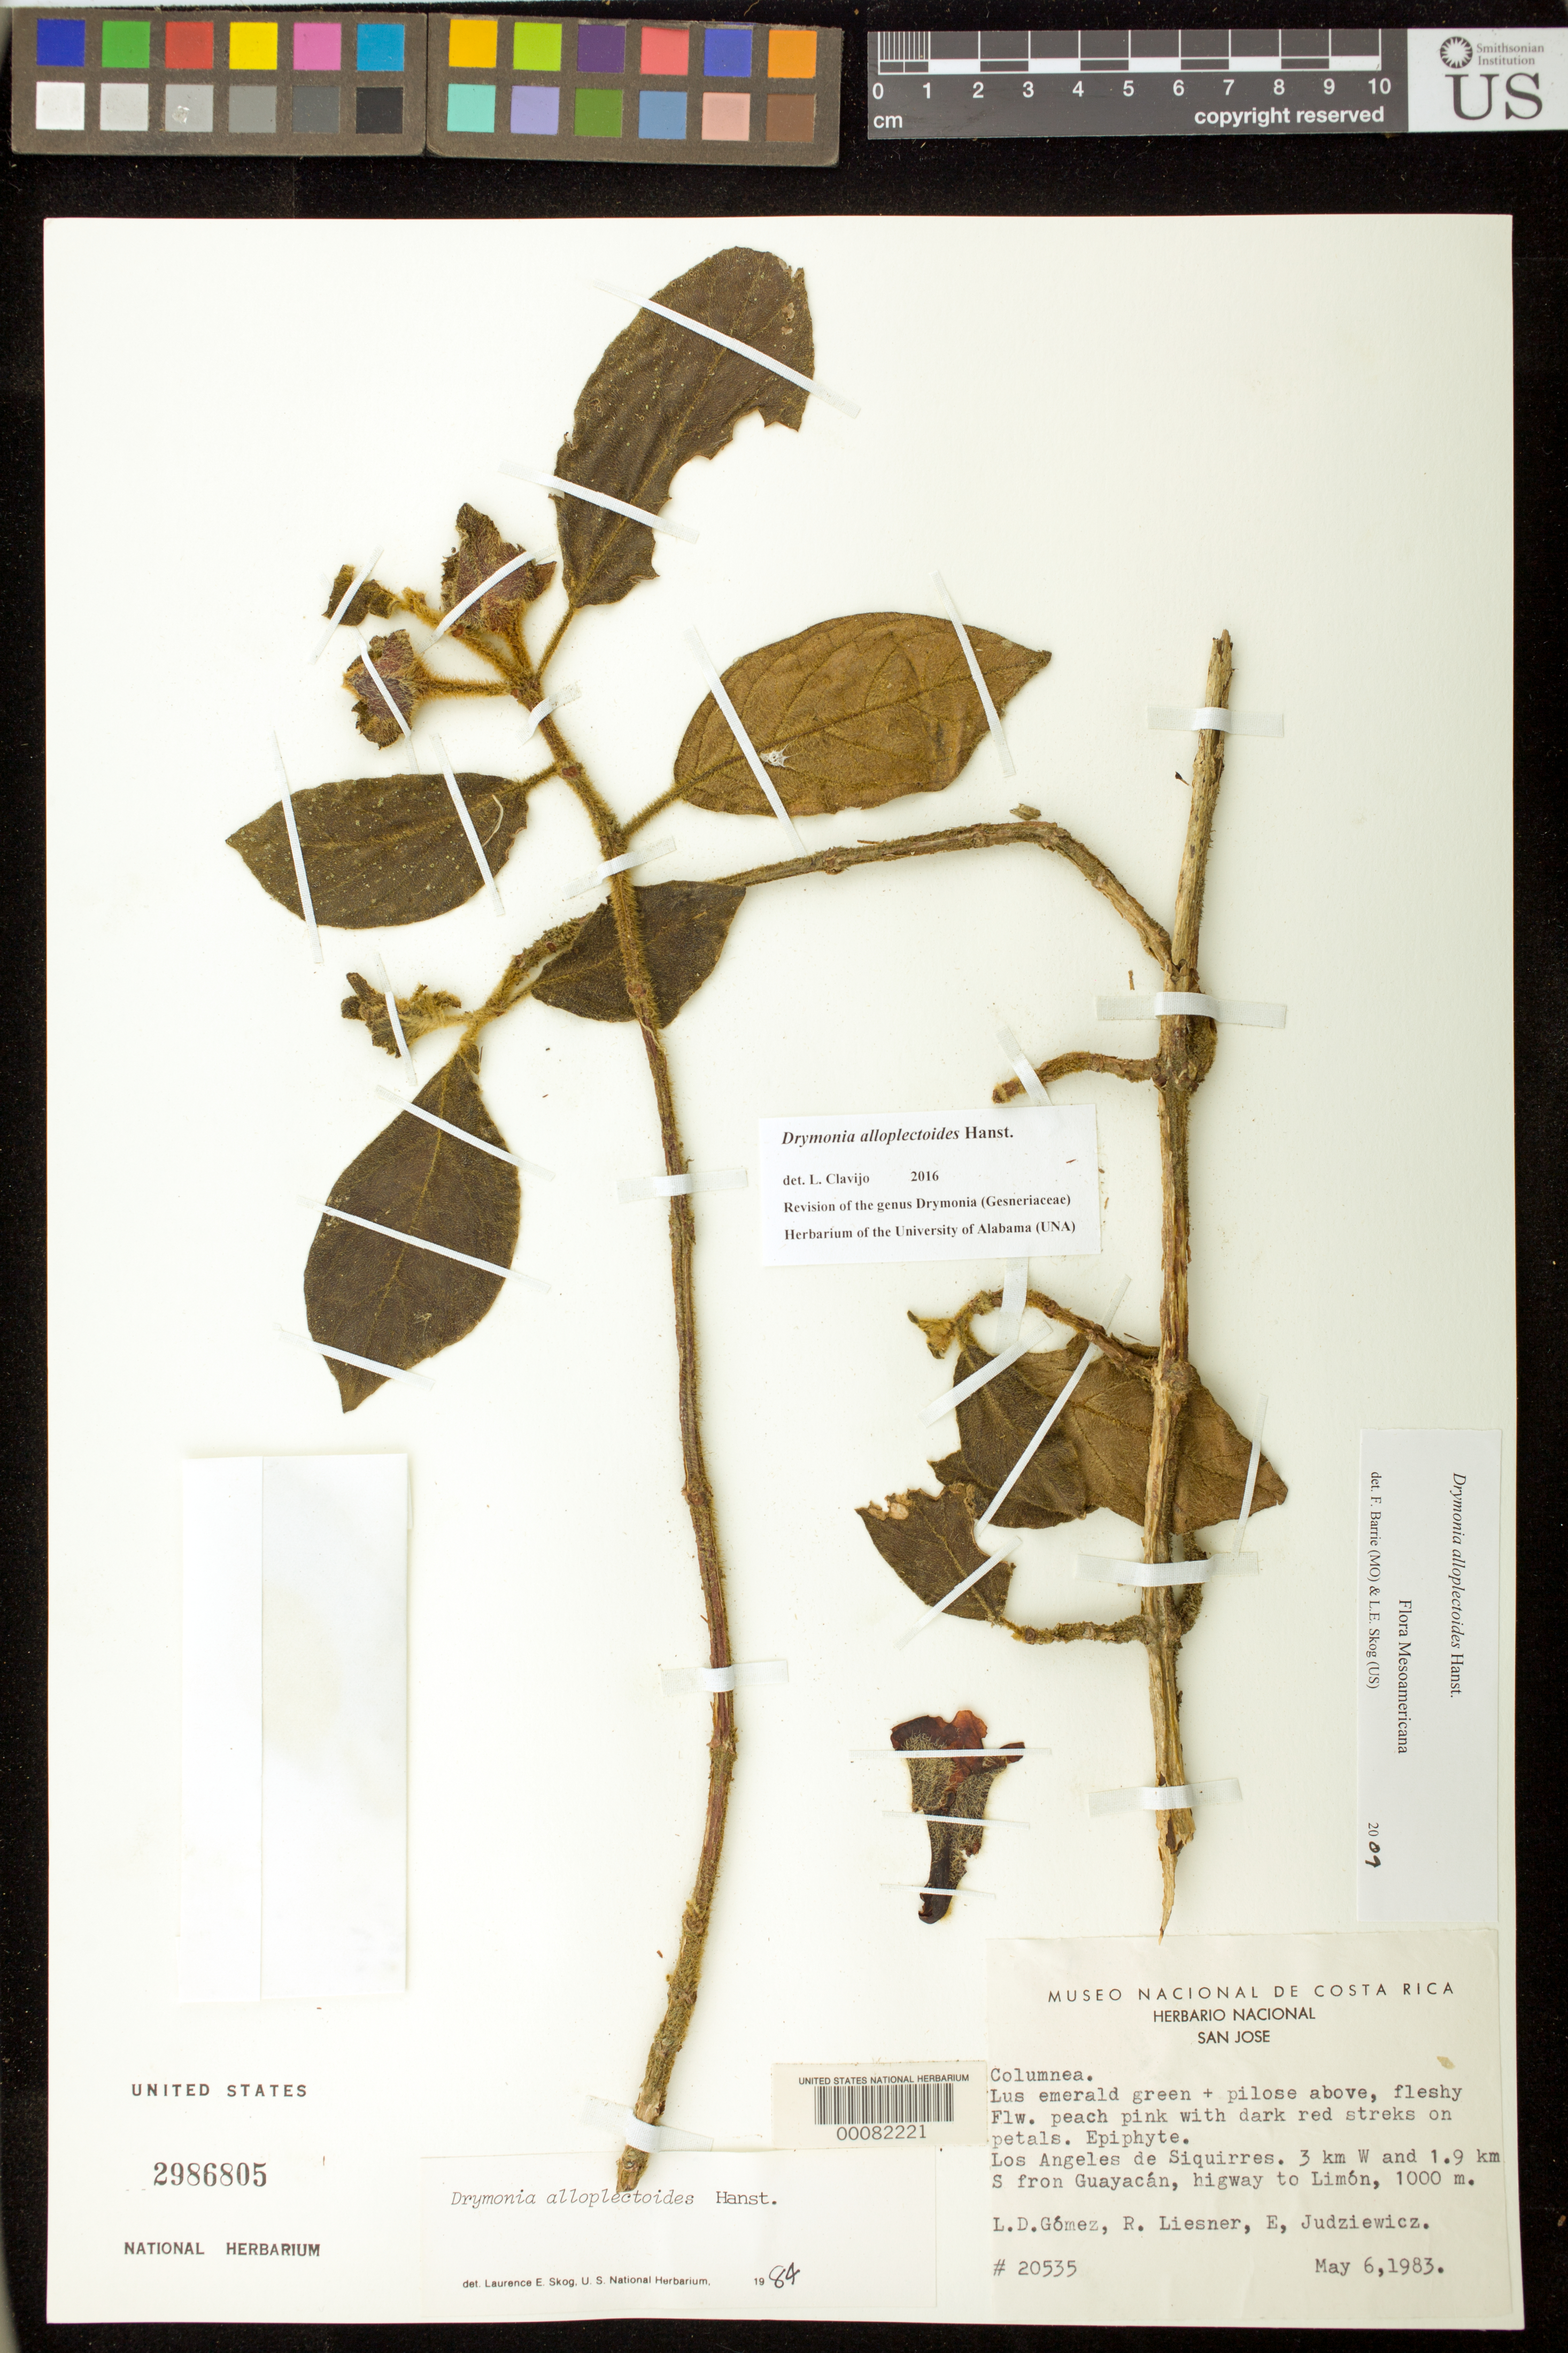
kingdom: Plantae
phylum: Tracheophyta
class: Magnoliopsida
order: Lamiales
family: Gesneriaceae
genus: Drymonia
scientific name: Drymonia alloplectoides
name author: Hanst.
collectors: L. D. Gómez, R. L. Liesner & E. J. Judziewicz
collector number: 20535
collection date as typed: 06 May 1983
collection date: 1983-05-06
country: Costa Rica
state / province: Limón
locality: Los Angeles de Siquirres, 3 km W and 1.9 km S from Guayacan, highway to Limon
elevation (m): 1000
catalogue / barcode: US 2986805